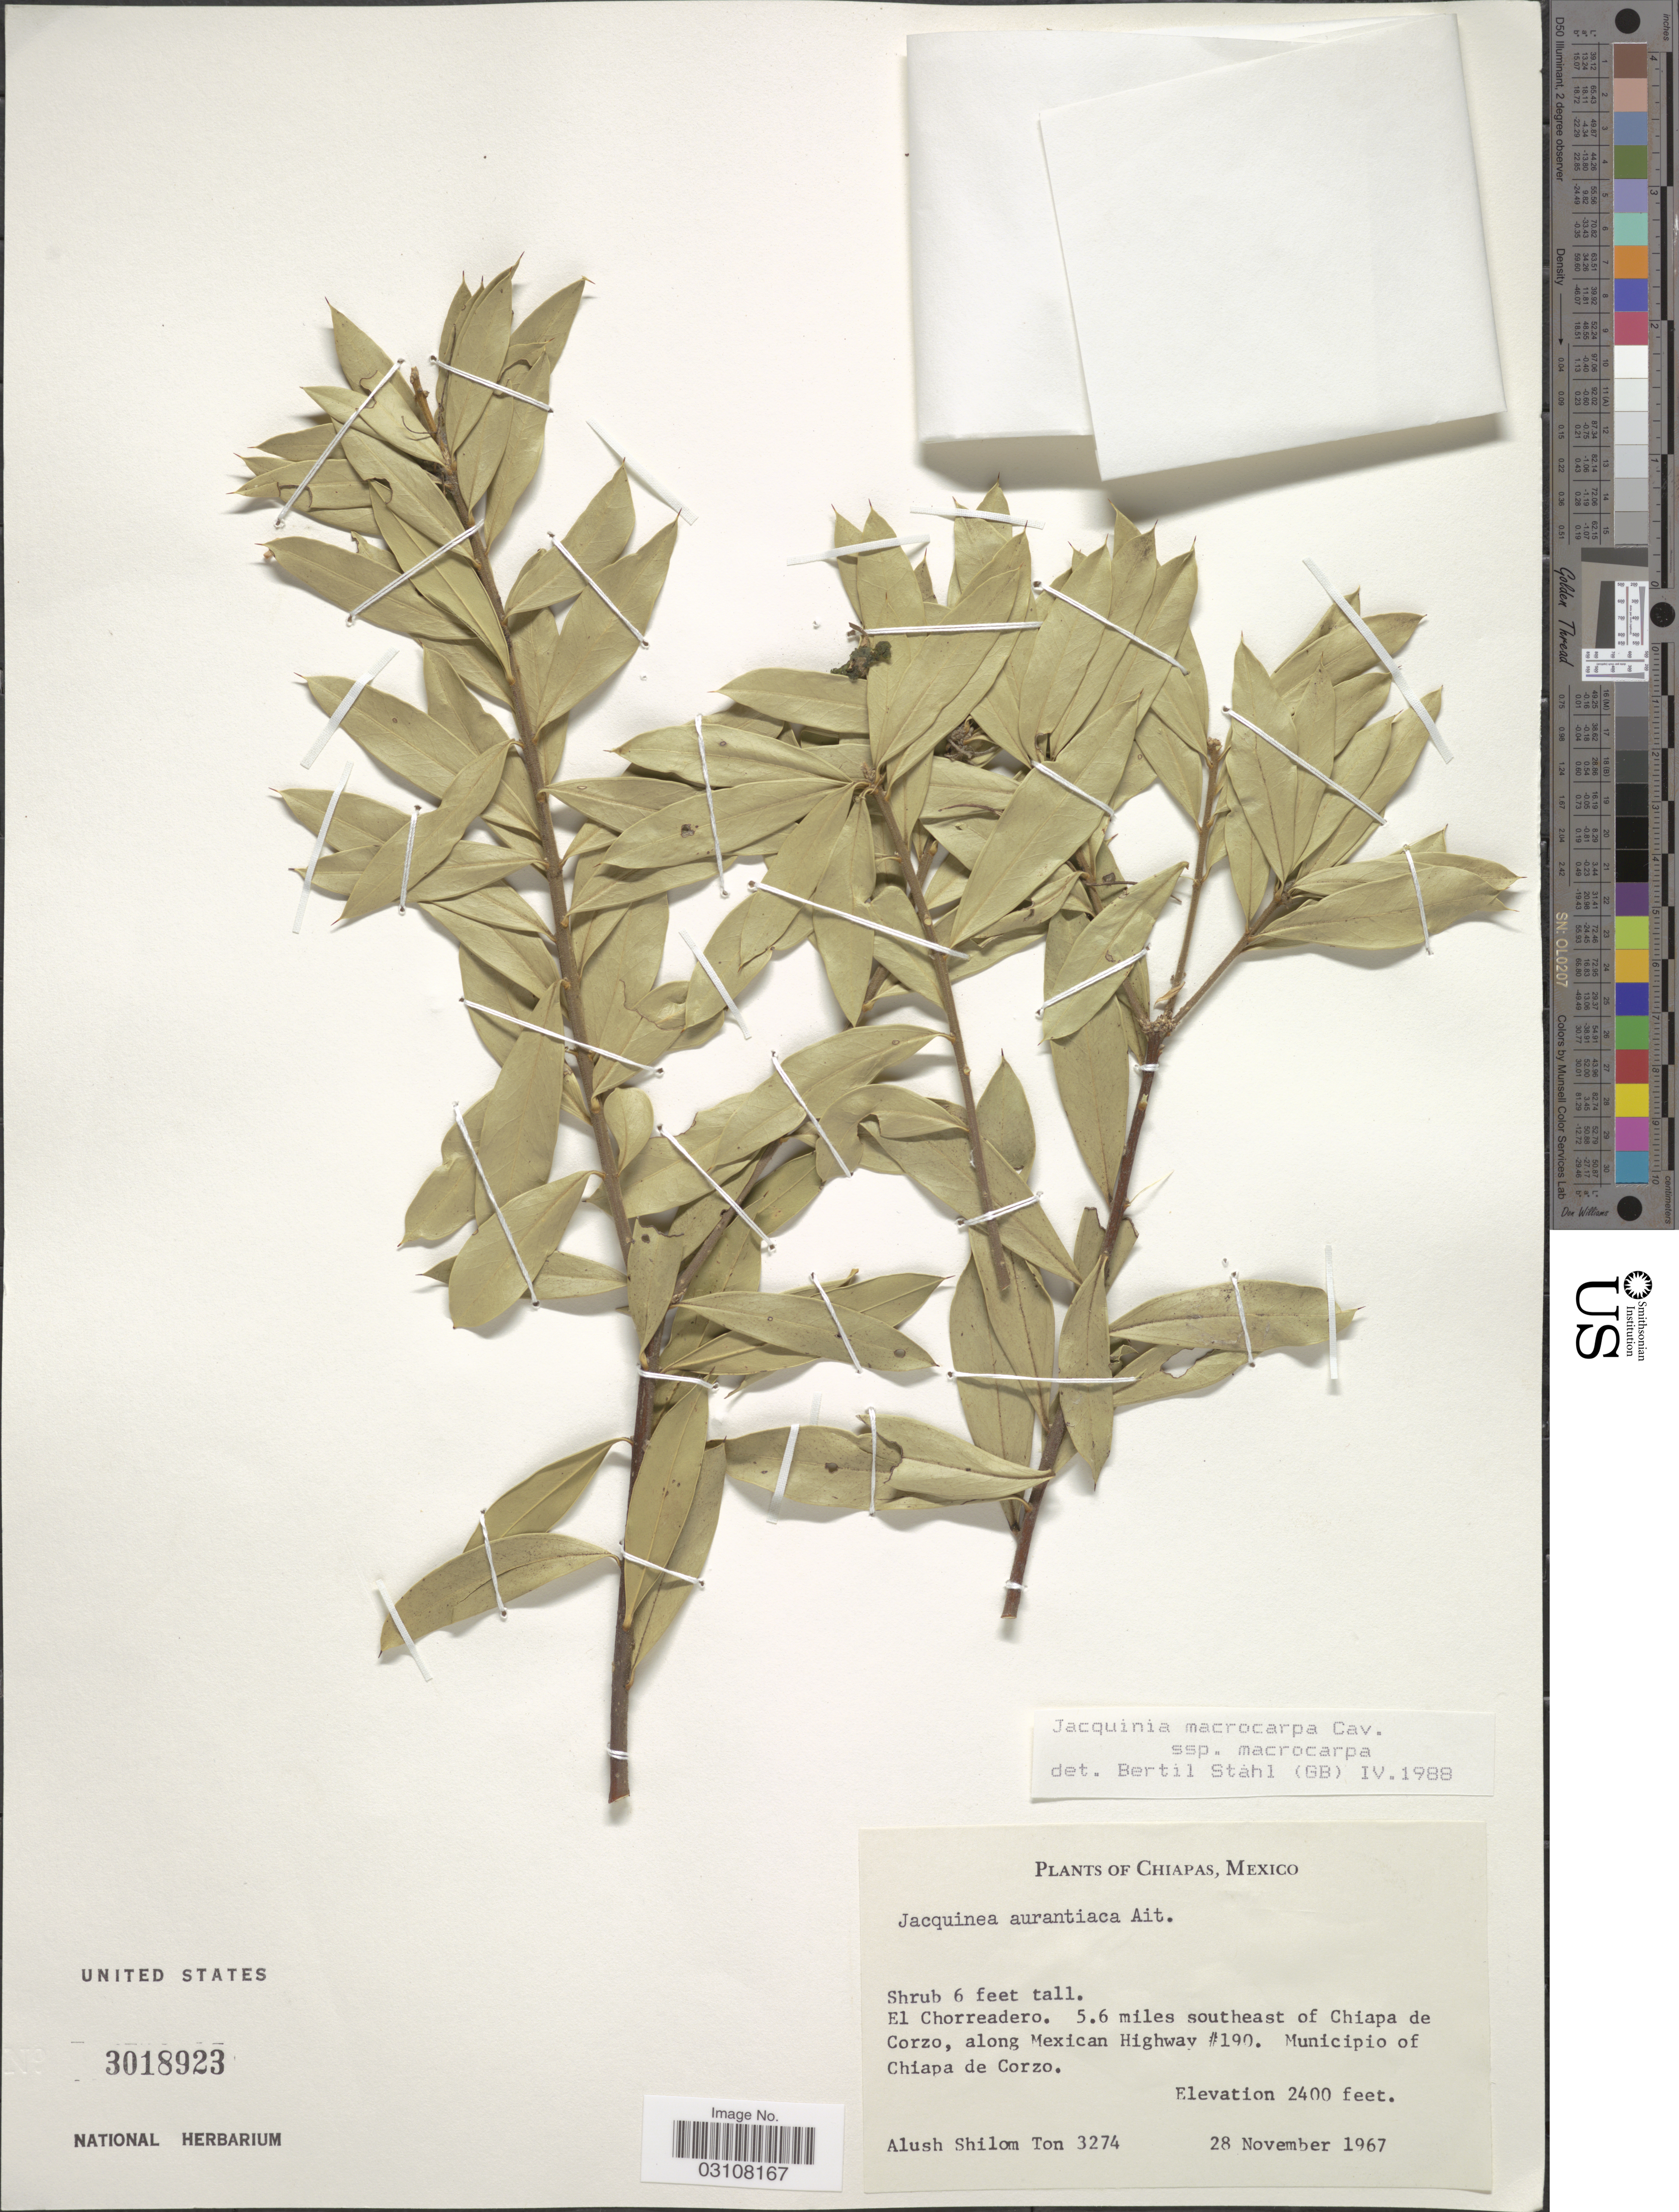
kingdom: Plantae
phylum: Tracheophyta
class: Magnoliopsida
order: Ericales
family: Primulaceae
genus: Jacquinia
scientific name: Jacquinia macrocarpa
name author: Cav.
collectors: A. M. Ton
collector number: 3274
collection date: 1967-11-28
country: Mexico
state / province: Chiapas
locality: El Chorreadero. 5.6 miles southeast of Chiapa de Corzo, along Mexican Highway #190. Municipio of Chiapa de Corzo.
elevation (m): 732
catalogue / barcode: US 3018923